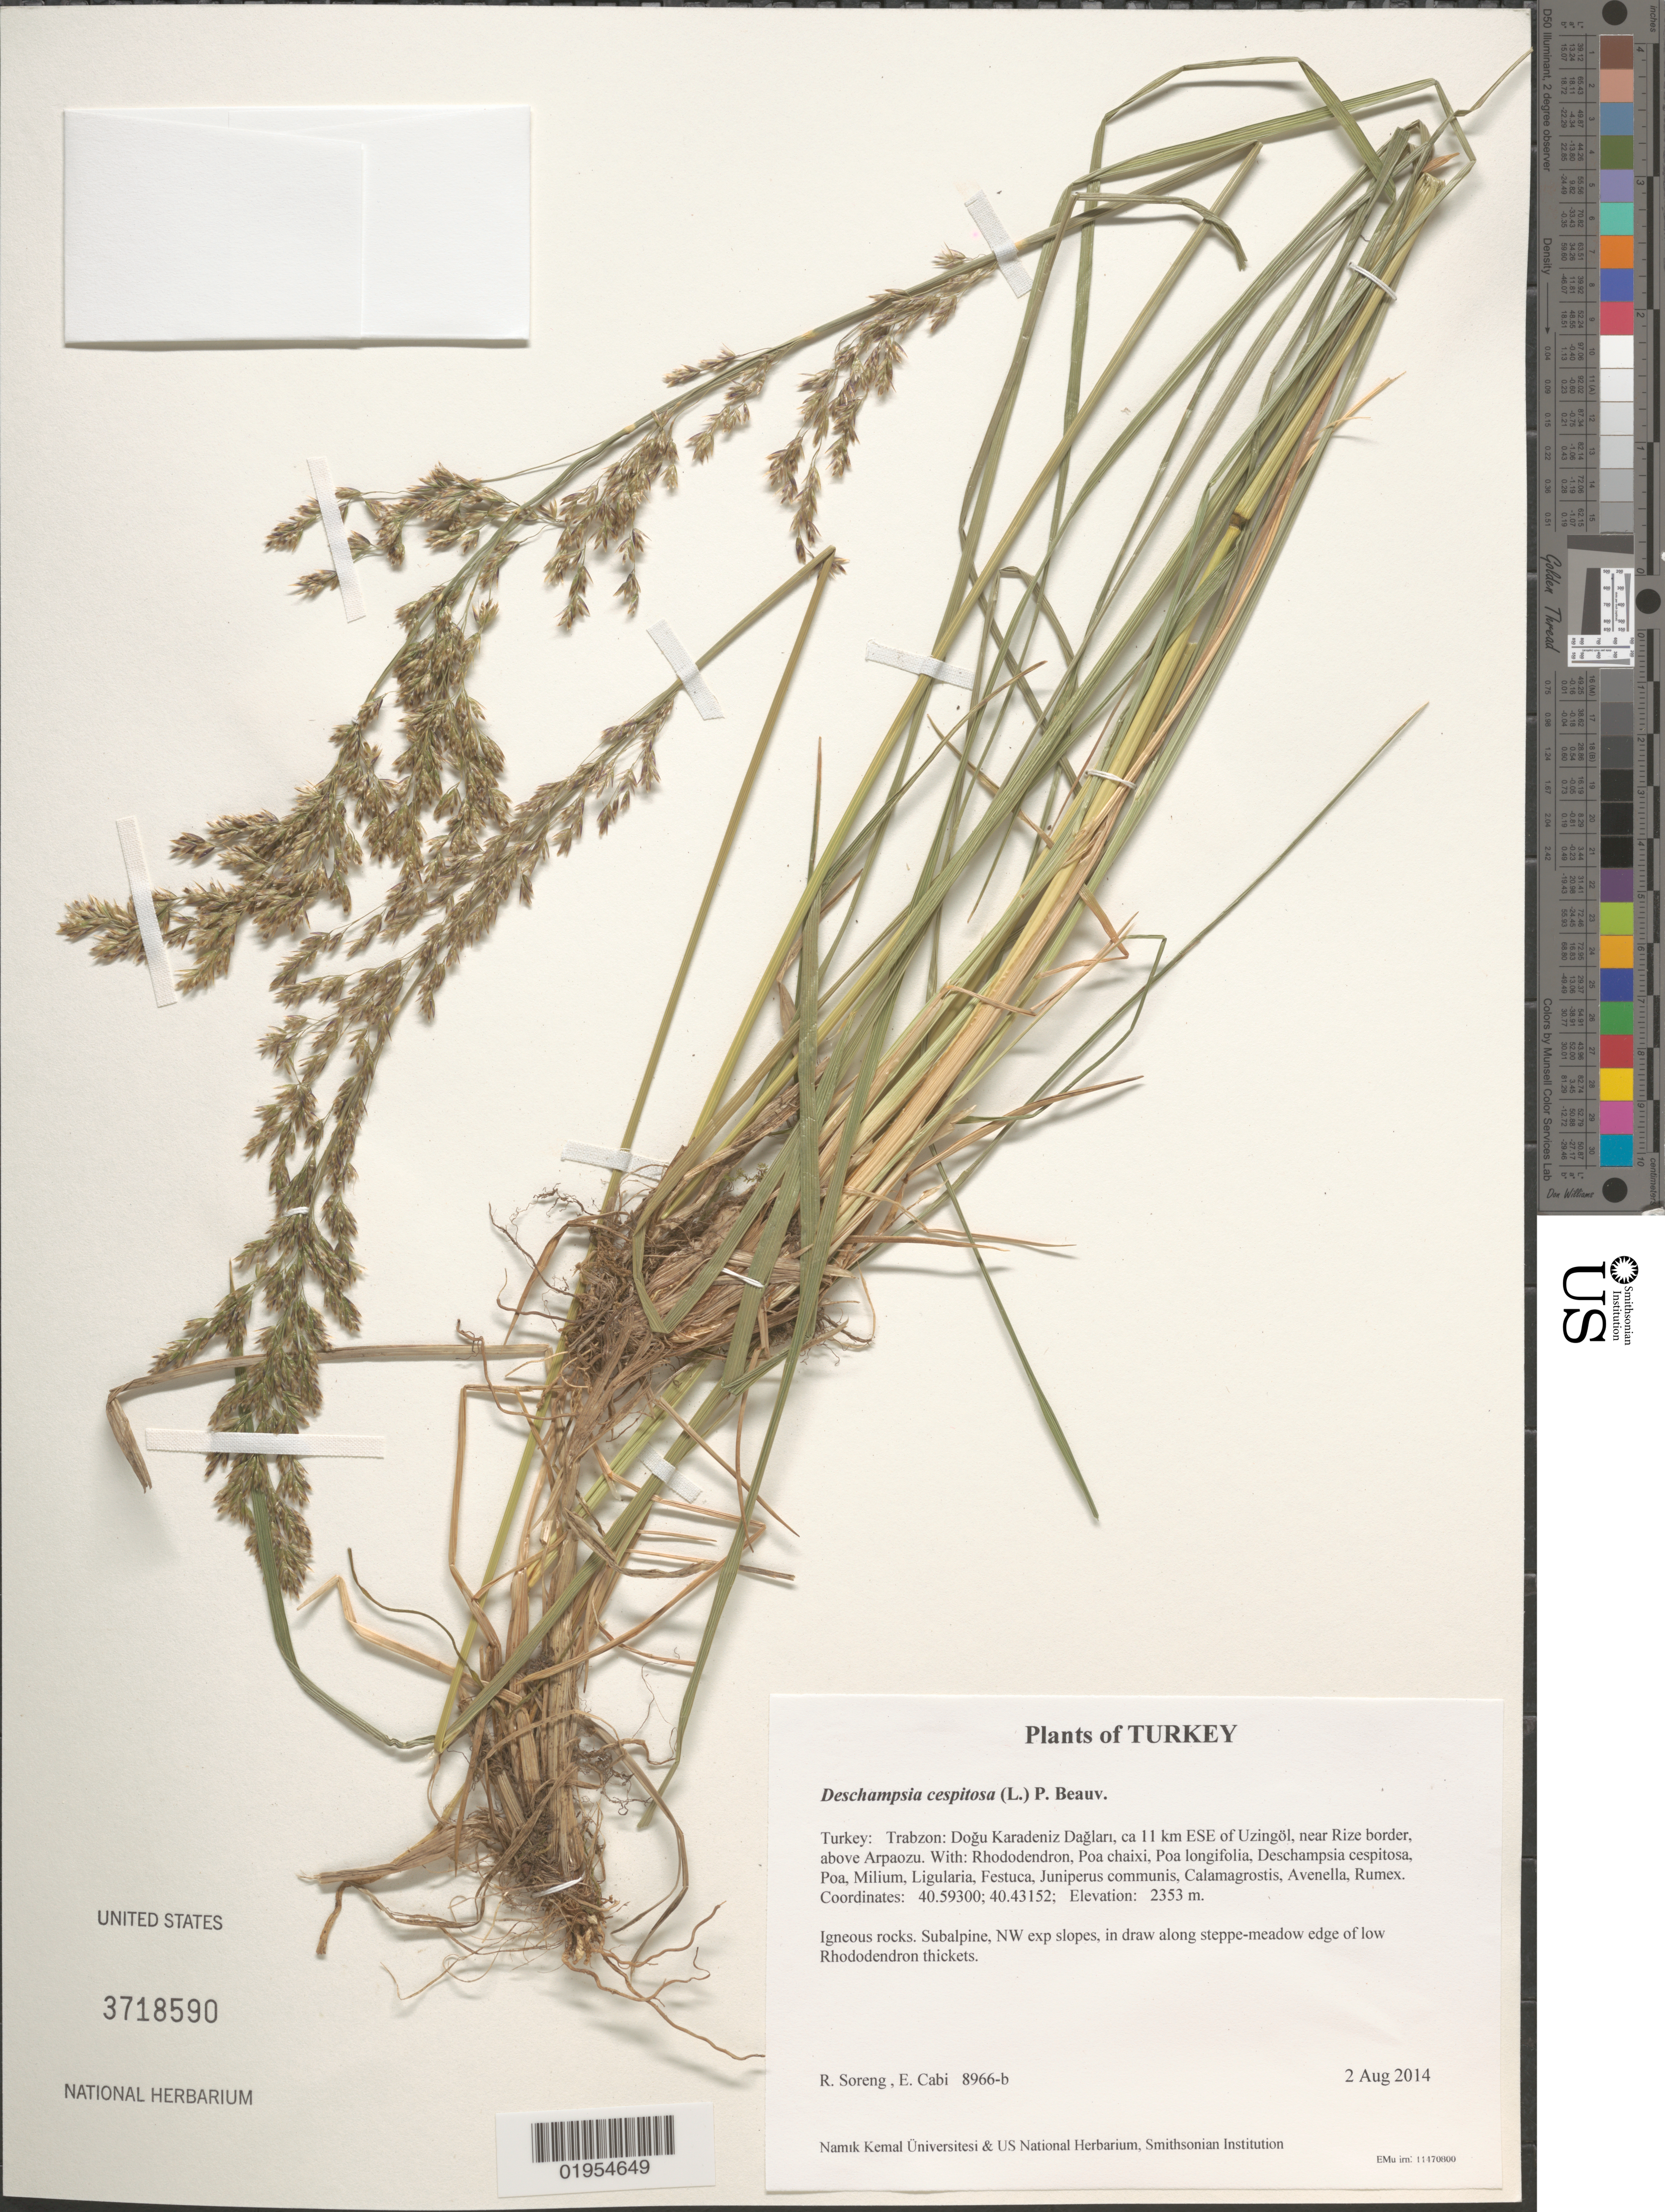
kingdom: Plantae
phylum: Tracheophyta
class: Liliopsida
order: Poales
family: Poaceae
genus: Deschampsia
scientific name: Deschampsia cespitosa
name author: (L.) P. Beauv.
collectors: R. J. Soreng & E. Cabi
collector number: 8966-b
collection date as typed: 2 Aug 2014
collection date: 2014-08-02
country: Turkey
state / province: Trabzon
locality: Dogu Karadeni Daglari, ca 11 km ESE of Uzingol, near Rize border, above Arpaozu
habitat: Igneous rocks. Subalpine, NW exp slopes, in draw along steppe-meadow edge of low Rhododendron thickets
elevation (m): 2353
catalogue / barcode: US 3718590